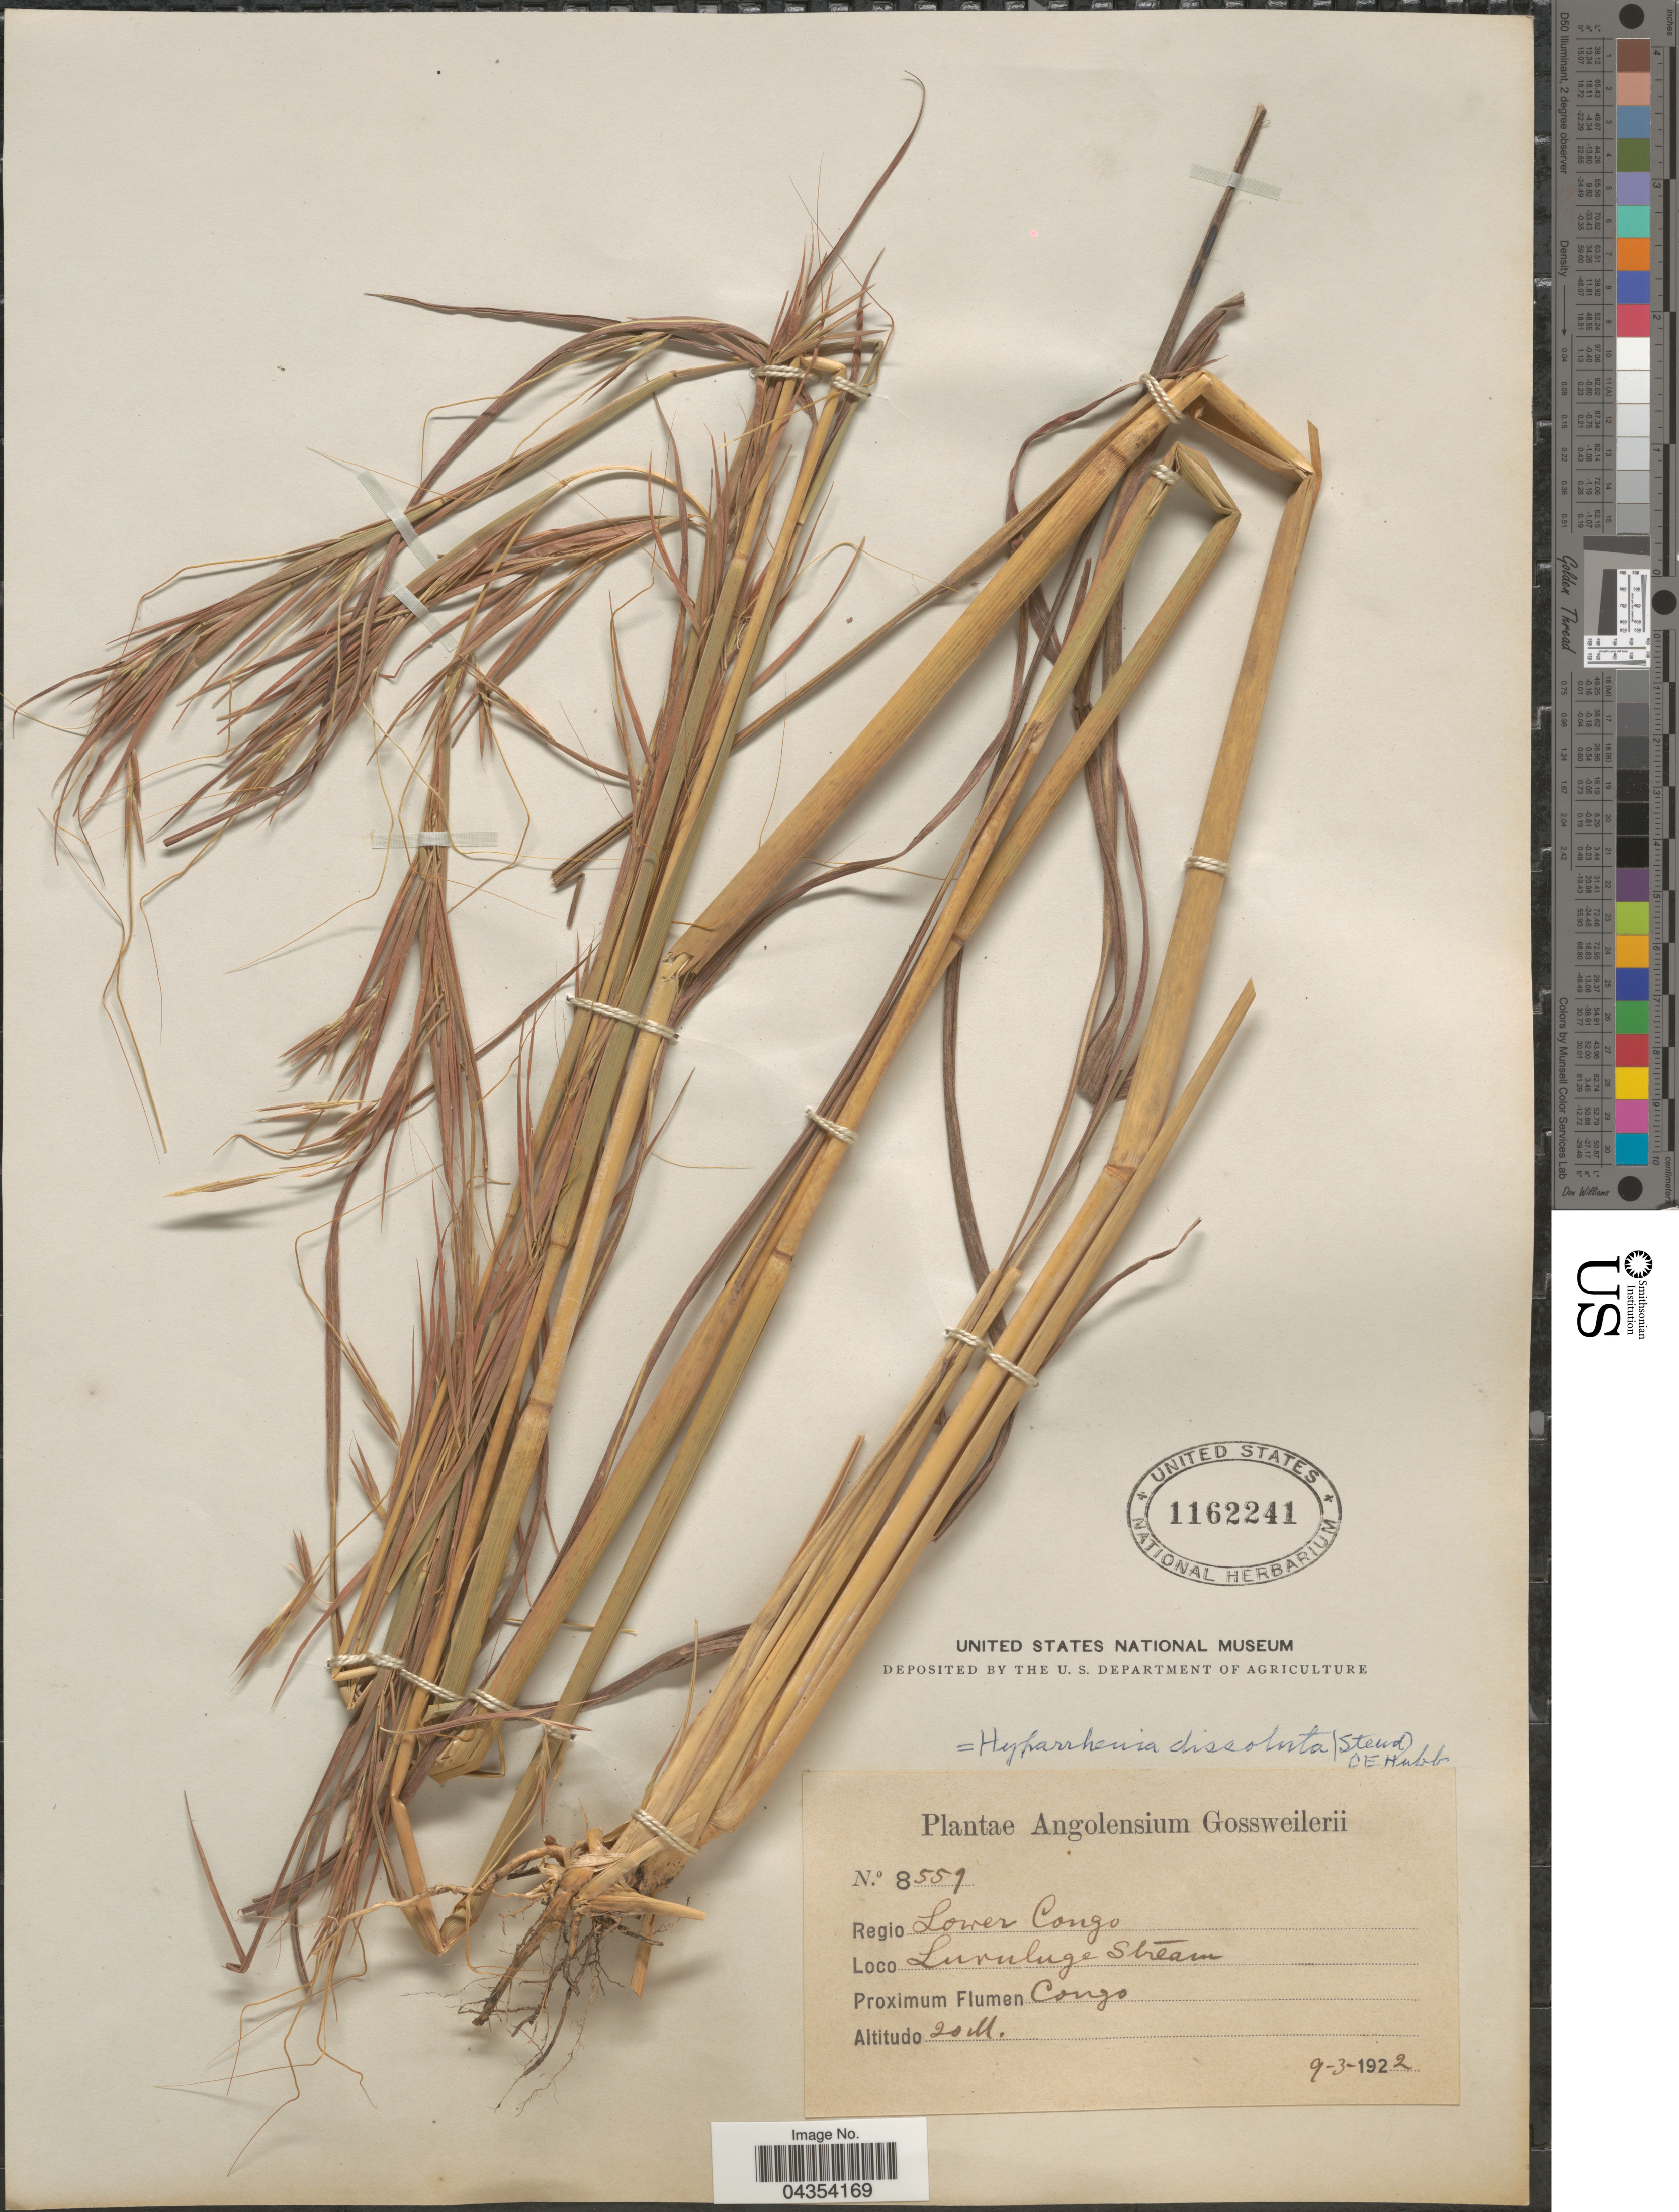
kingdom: Plantae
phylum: Tracheophyta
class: Liliopsida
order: Poales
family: Poaceae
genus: Hyperthelia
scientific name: Hyperthelia dissoluta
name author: (Nees ex Steud.) Clayton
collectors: -. Gossweiler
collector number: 8559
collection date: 1922-03-09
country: Angola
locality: Regio Lower Congo. Luvuluge Stream. Proximum Flumen Congo.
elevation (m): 20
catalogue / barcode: US 1162241